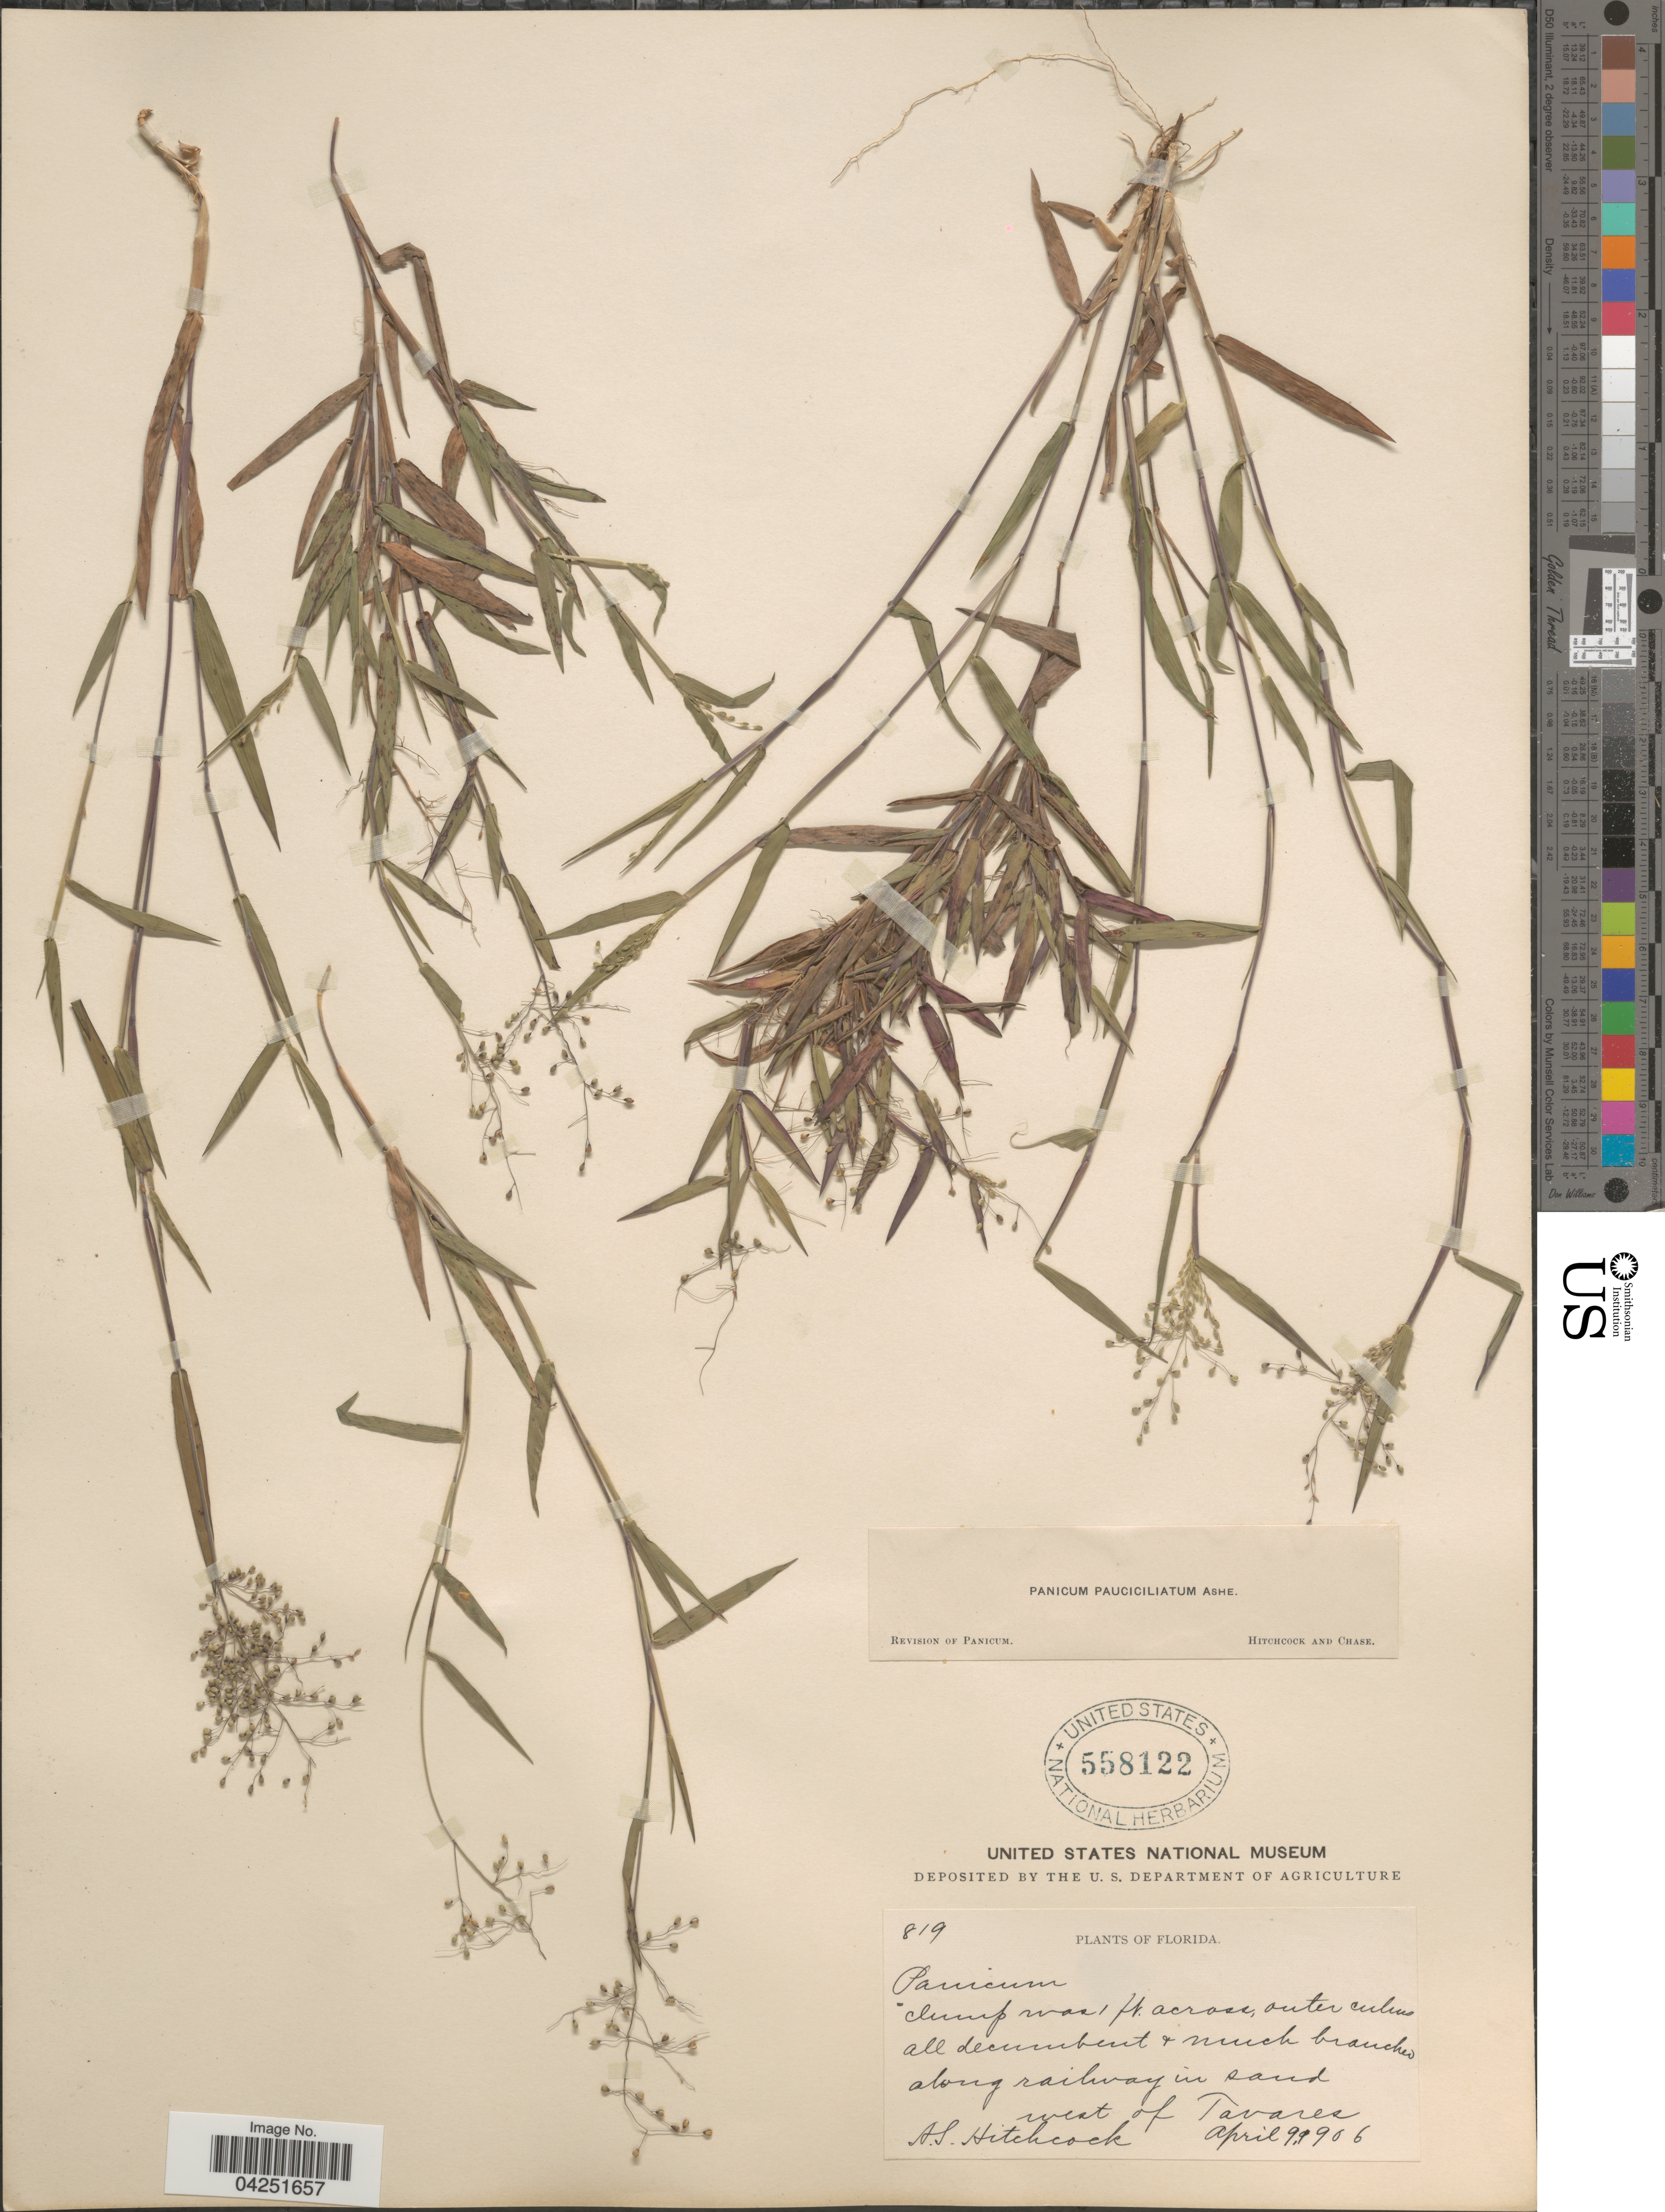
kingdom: Plantae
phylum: Tracheophyta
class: Liliopsida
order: Poales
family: Poaceae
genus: Dichanthelium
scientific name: Dichanthelium acuminatum var. acuminatum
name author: (Sw.) Gould & C.A. Clark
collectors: A. S. Hitchcock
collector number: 819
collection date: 1906-04-09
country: United States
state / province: Florida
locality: Along railway in sand West of Tavares.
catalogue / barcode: US 558122